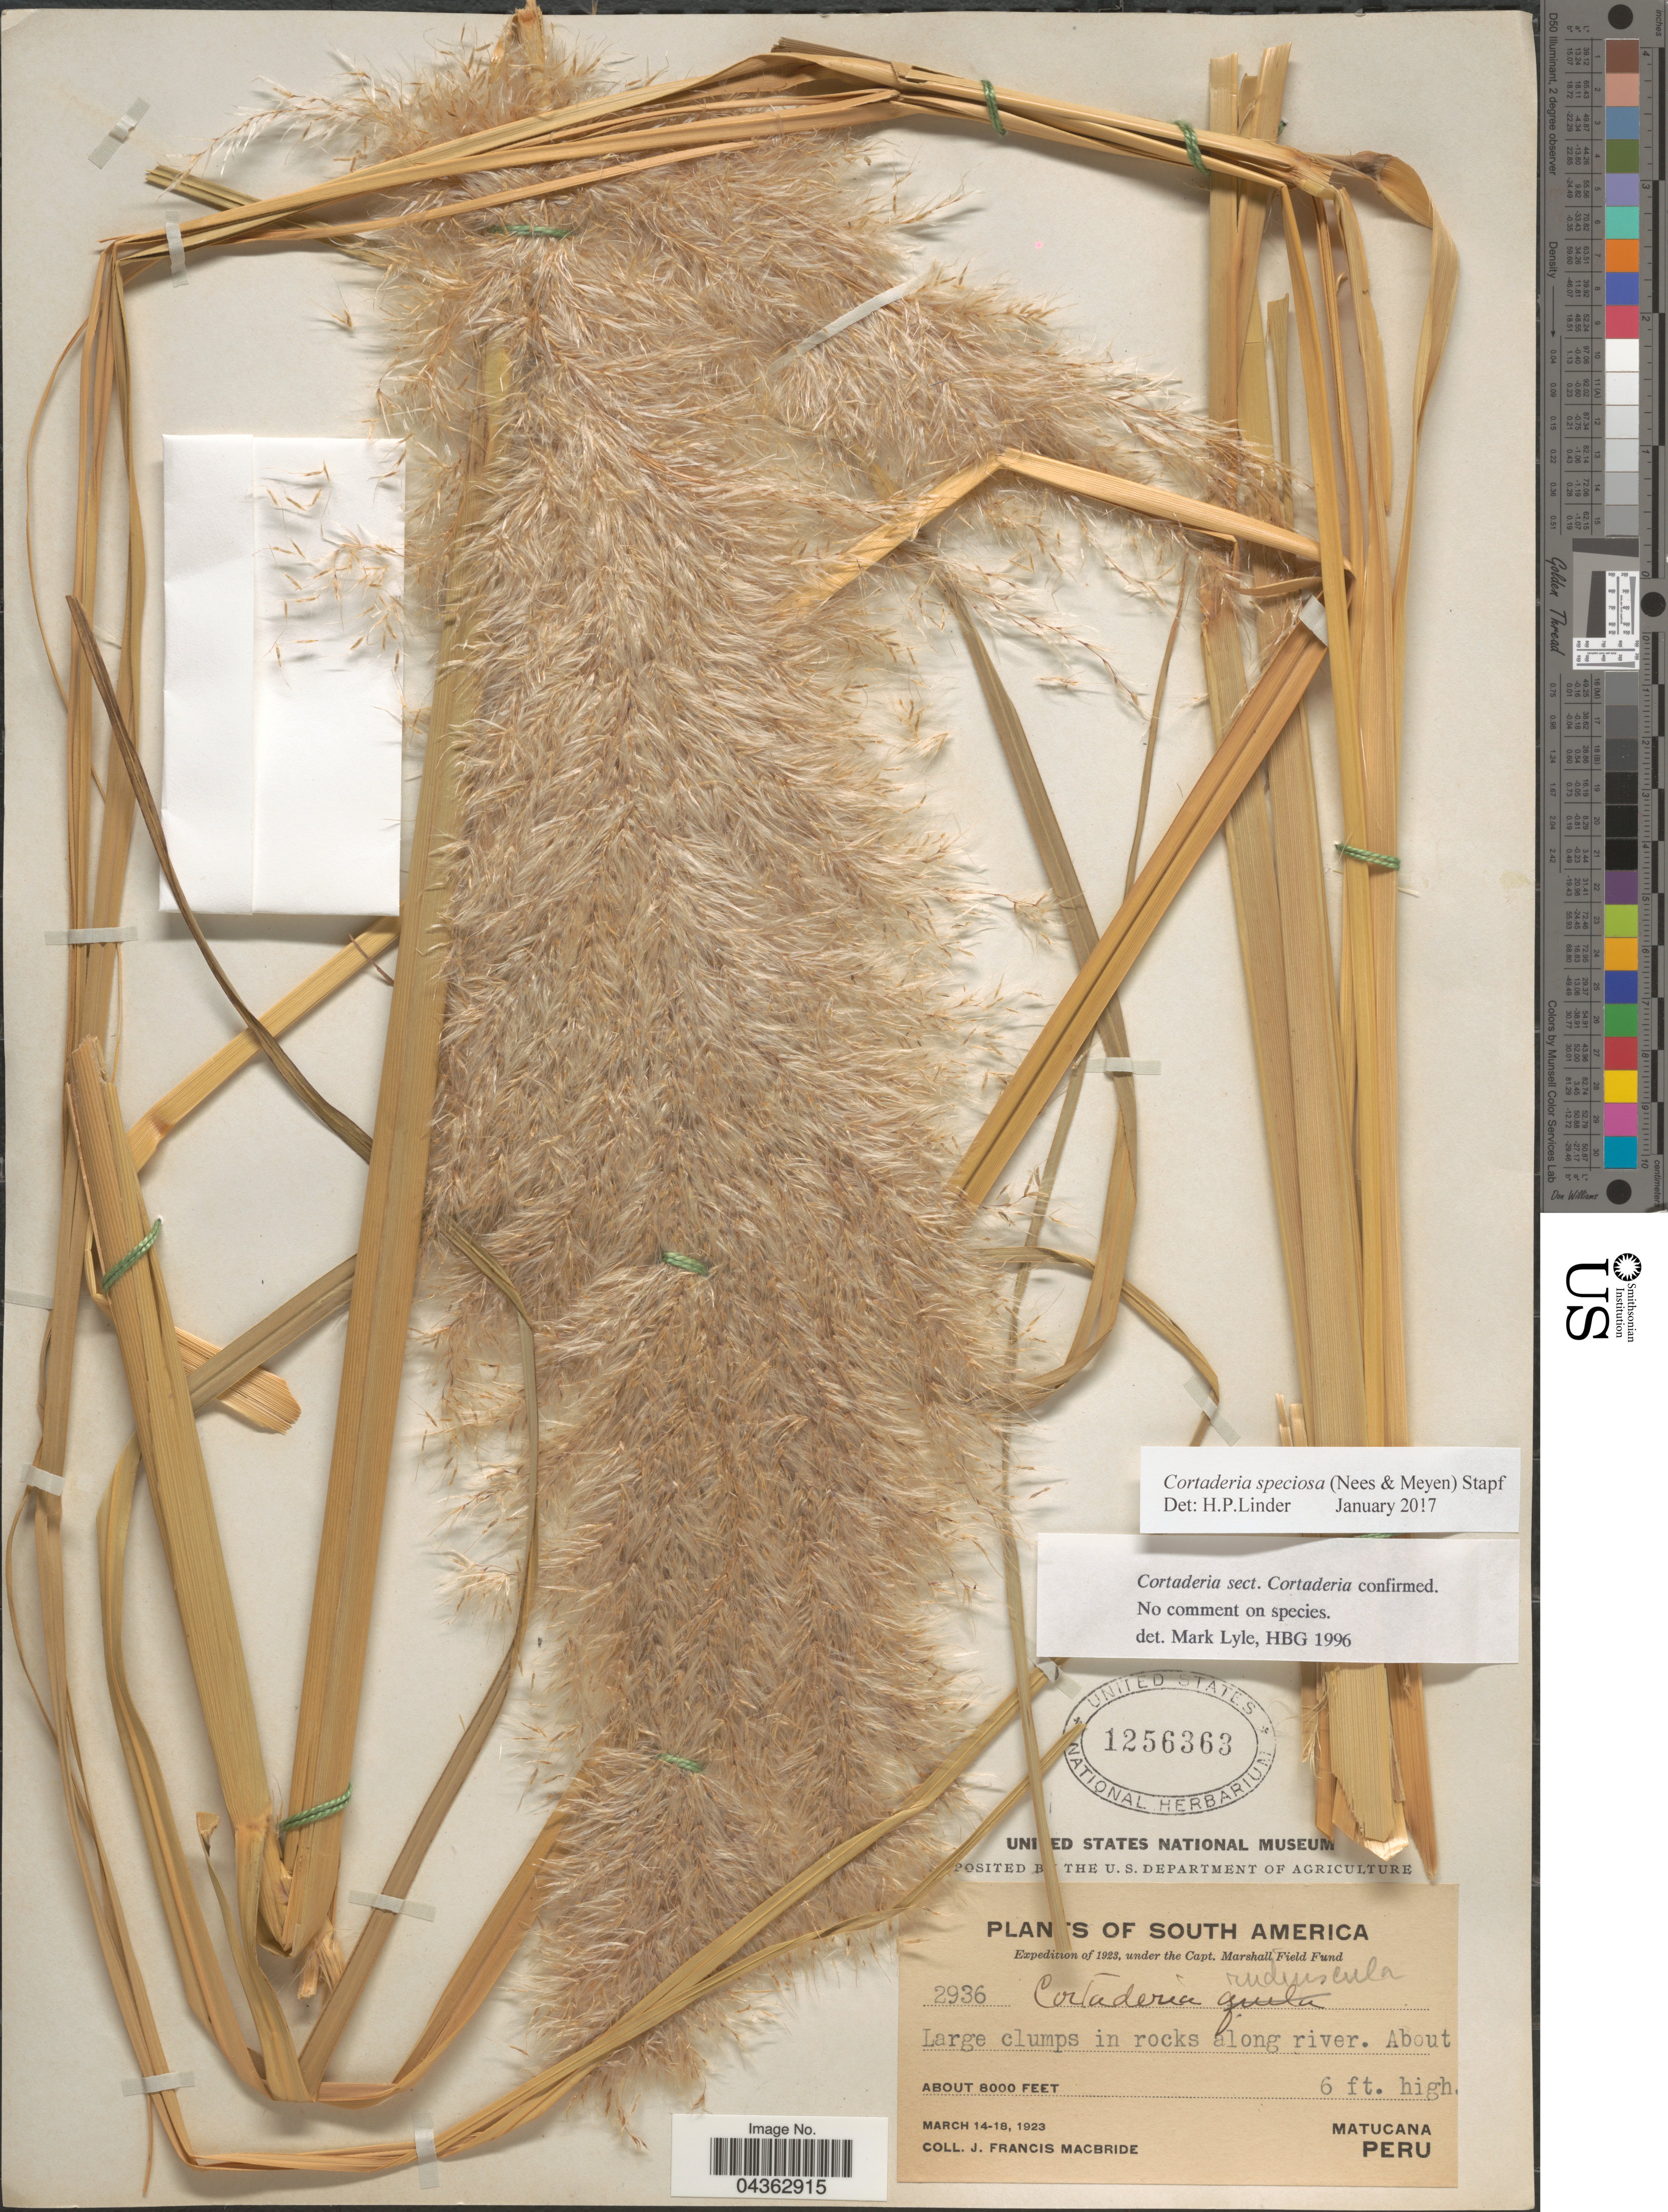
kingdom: Plantae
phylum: Tracheophyta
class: Liliopsida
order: Poales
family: Poaceae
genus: Cortaderia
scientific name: Cortaderia speciosa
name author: (Nees) Stapf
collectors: J. F. Macbride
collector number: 2936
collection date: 1923-03-14/1923-03-18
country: Peru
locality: Expedition of 1923. Matucana.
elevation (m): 2438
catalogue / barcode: US 1256363